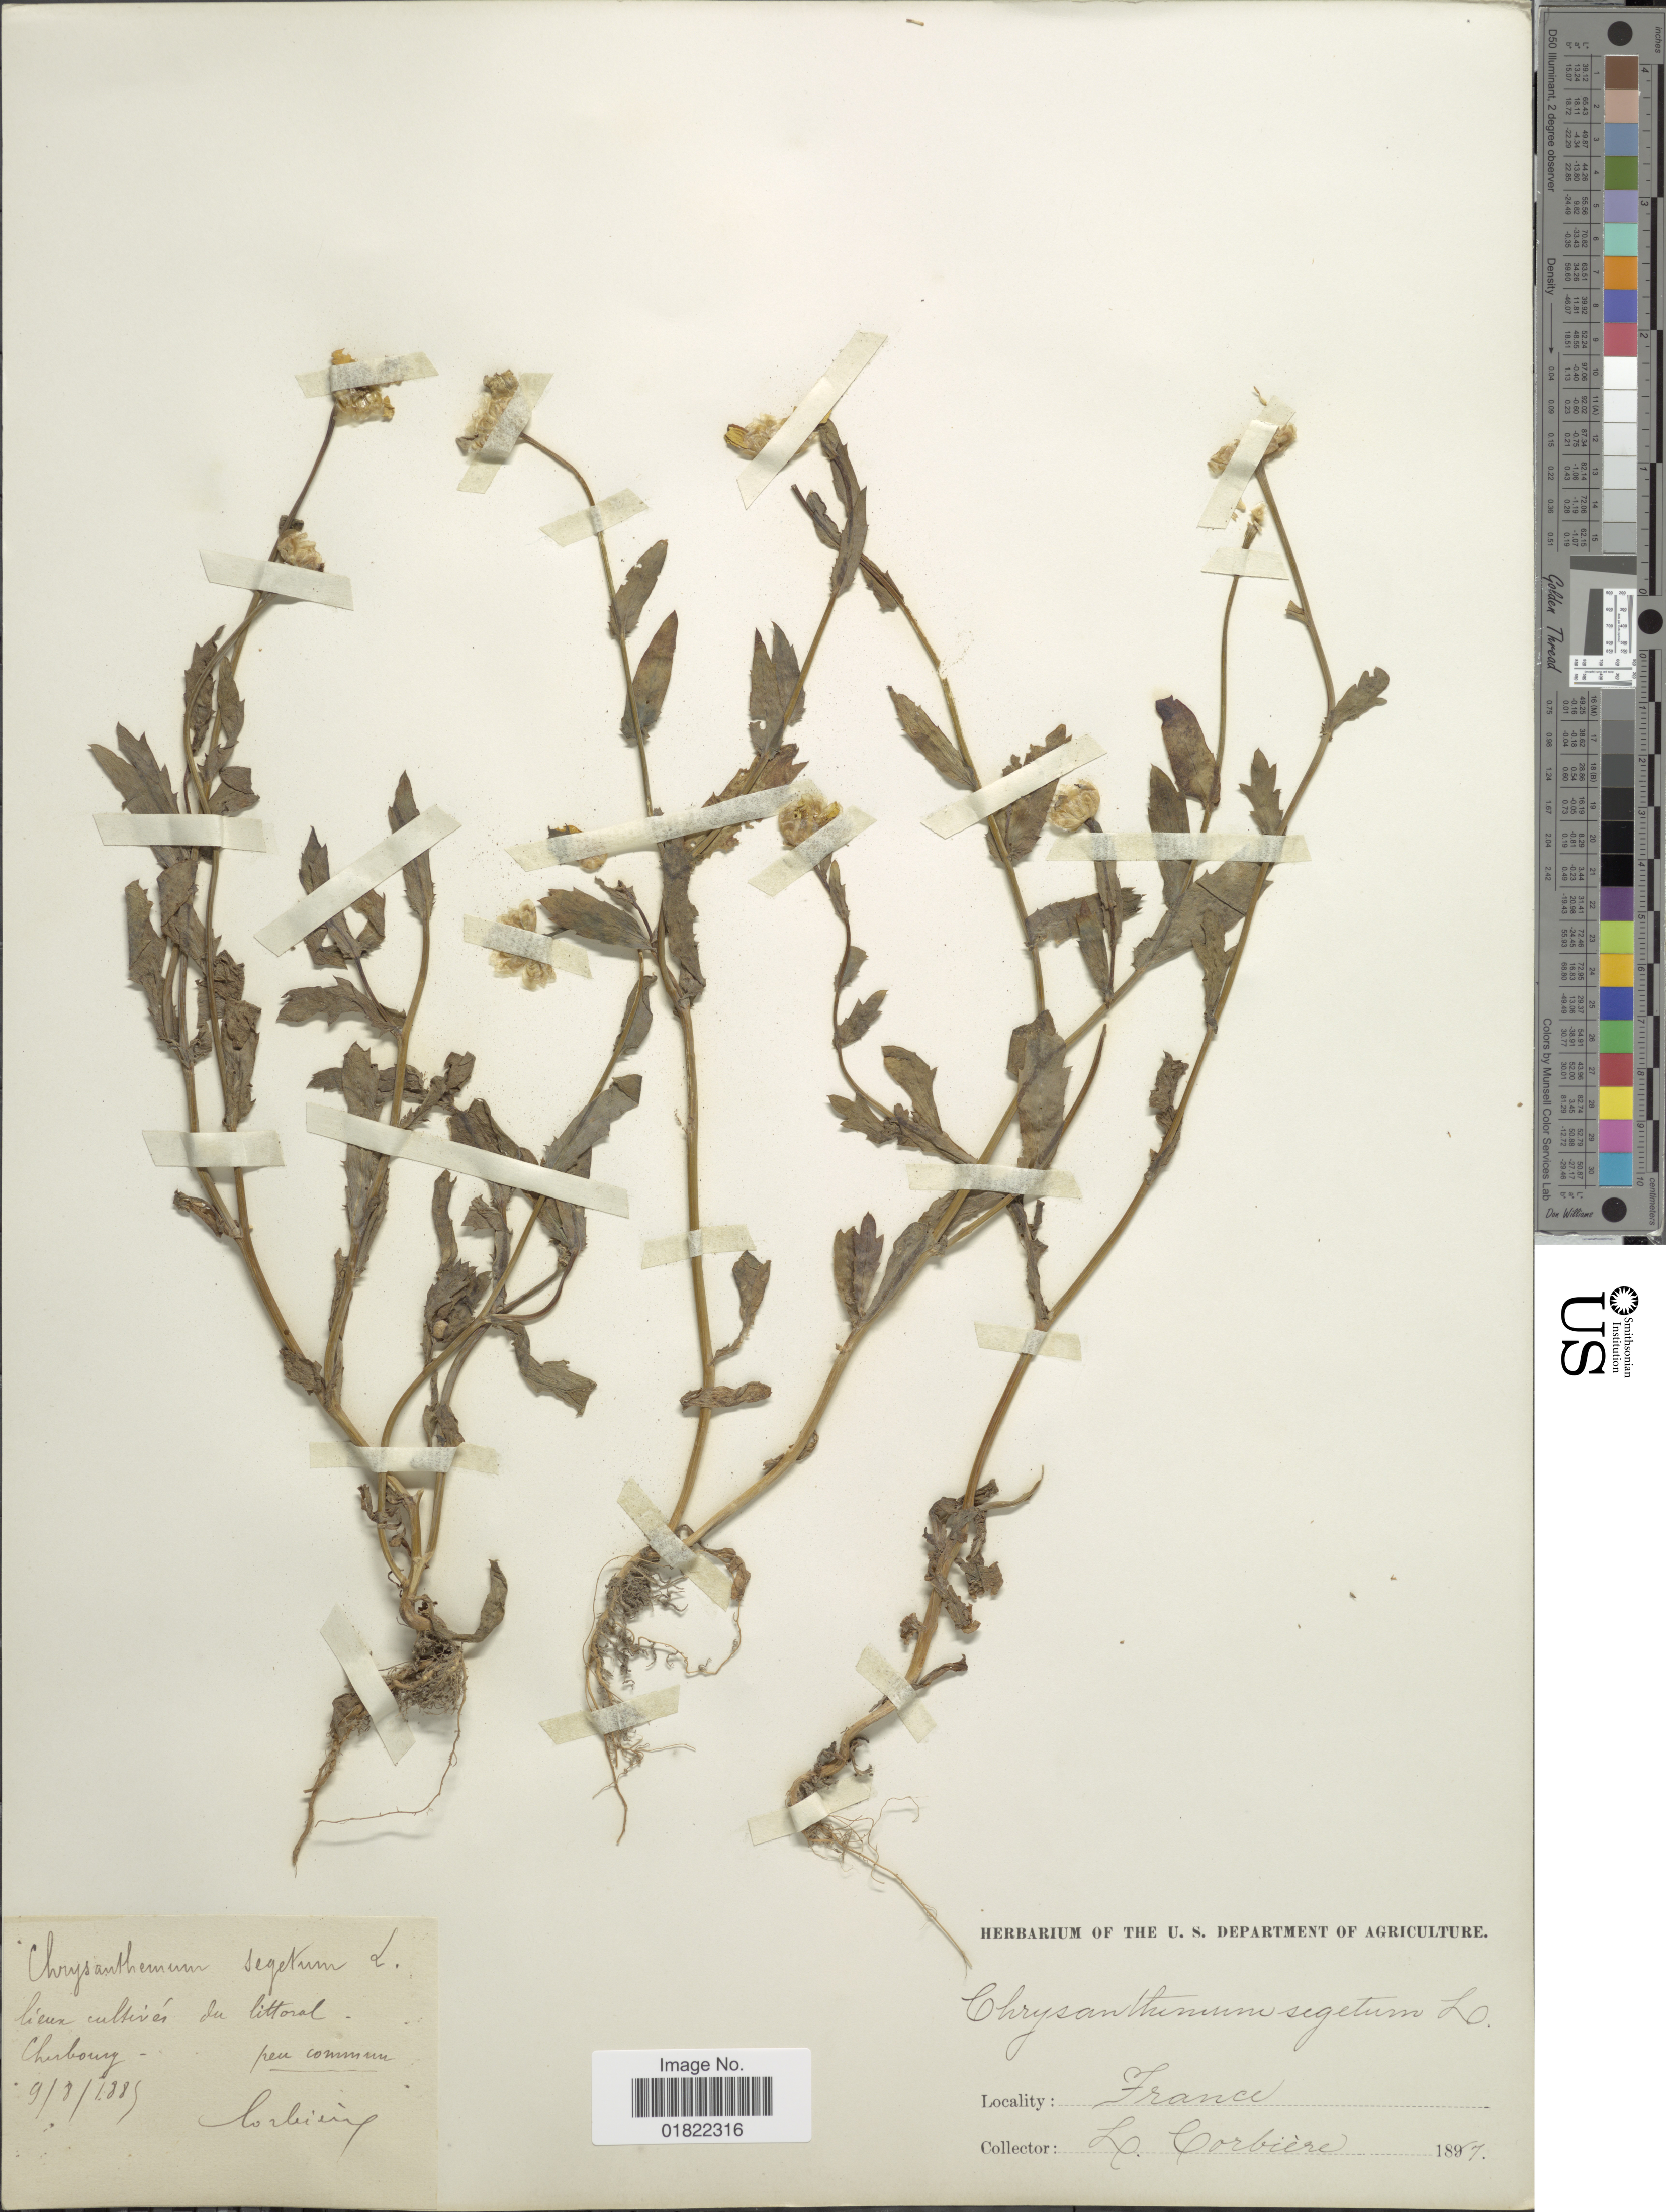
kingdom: Plantae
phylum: Tracheophyta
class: Magnoliopsida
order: Asterales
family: Asteraceae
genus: Chrysanthemum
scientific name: Chrysanthemum segetum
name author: L.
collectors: L. Corbière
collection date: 1889-08-09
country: France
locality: Lieux cultives du littoral, Cherbourg